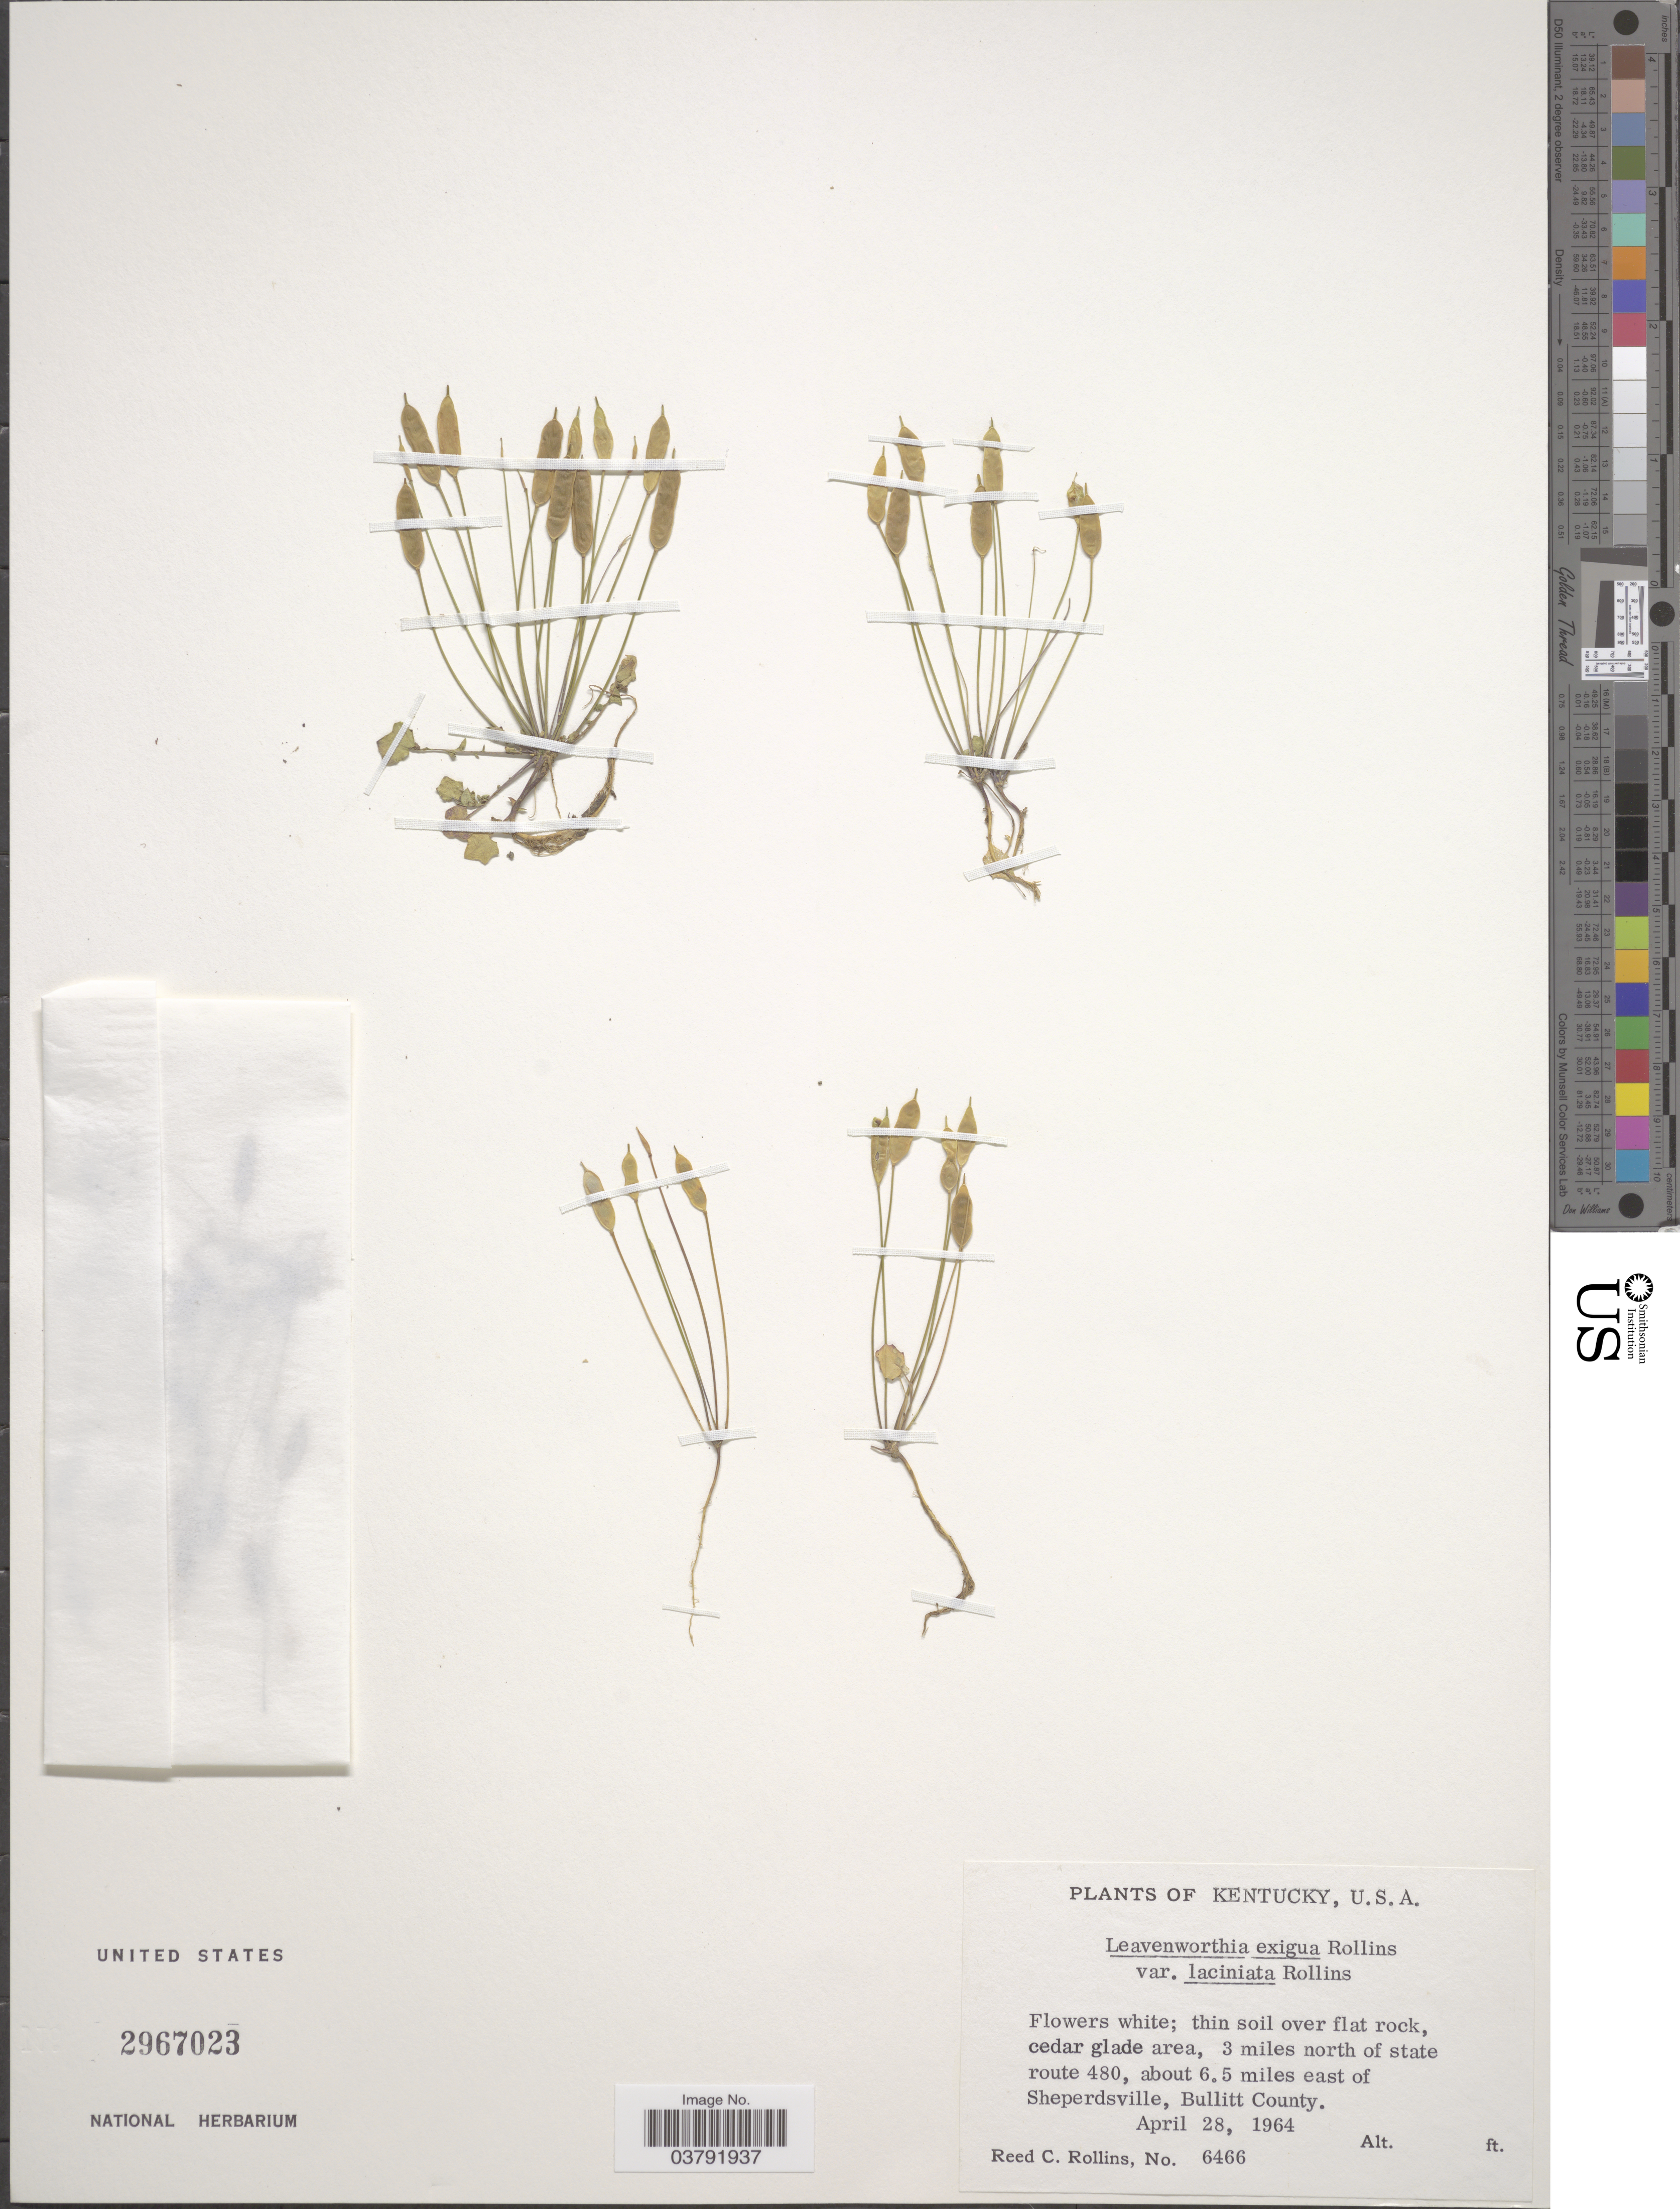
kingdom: Plantae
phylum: Tracheophyta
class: Magnoliopsida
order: Brassicales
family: Brassicaceae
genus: Leavenworthia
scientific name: Leavenworthia exigua var. laciniata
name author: Rollins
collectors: R. C. Rollins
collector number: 6466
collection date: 1964-04-28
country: United States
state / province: Kentucky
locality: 3 miles north of state route 480, about 6.5 miles east of Sheperdsville, Bullitt County.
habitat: thin soil over flat rock, cedar glade area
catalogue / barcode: US 2967023